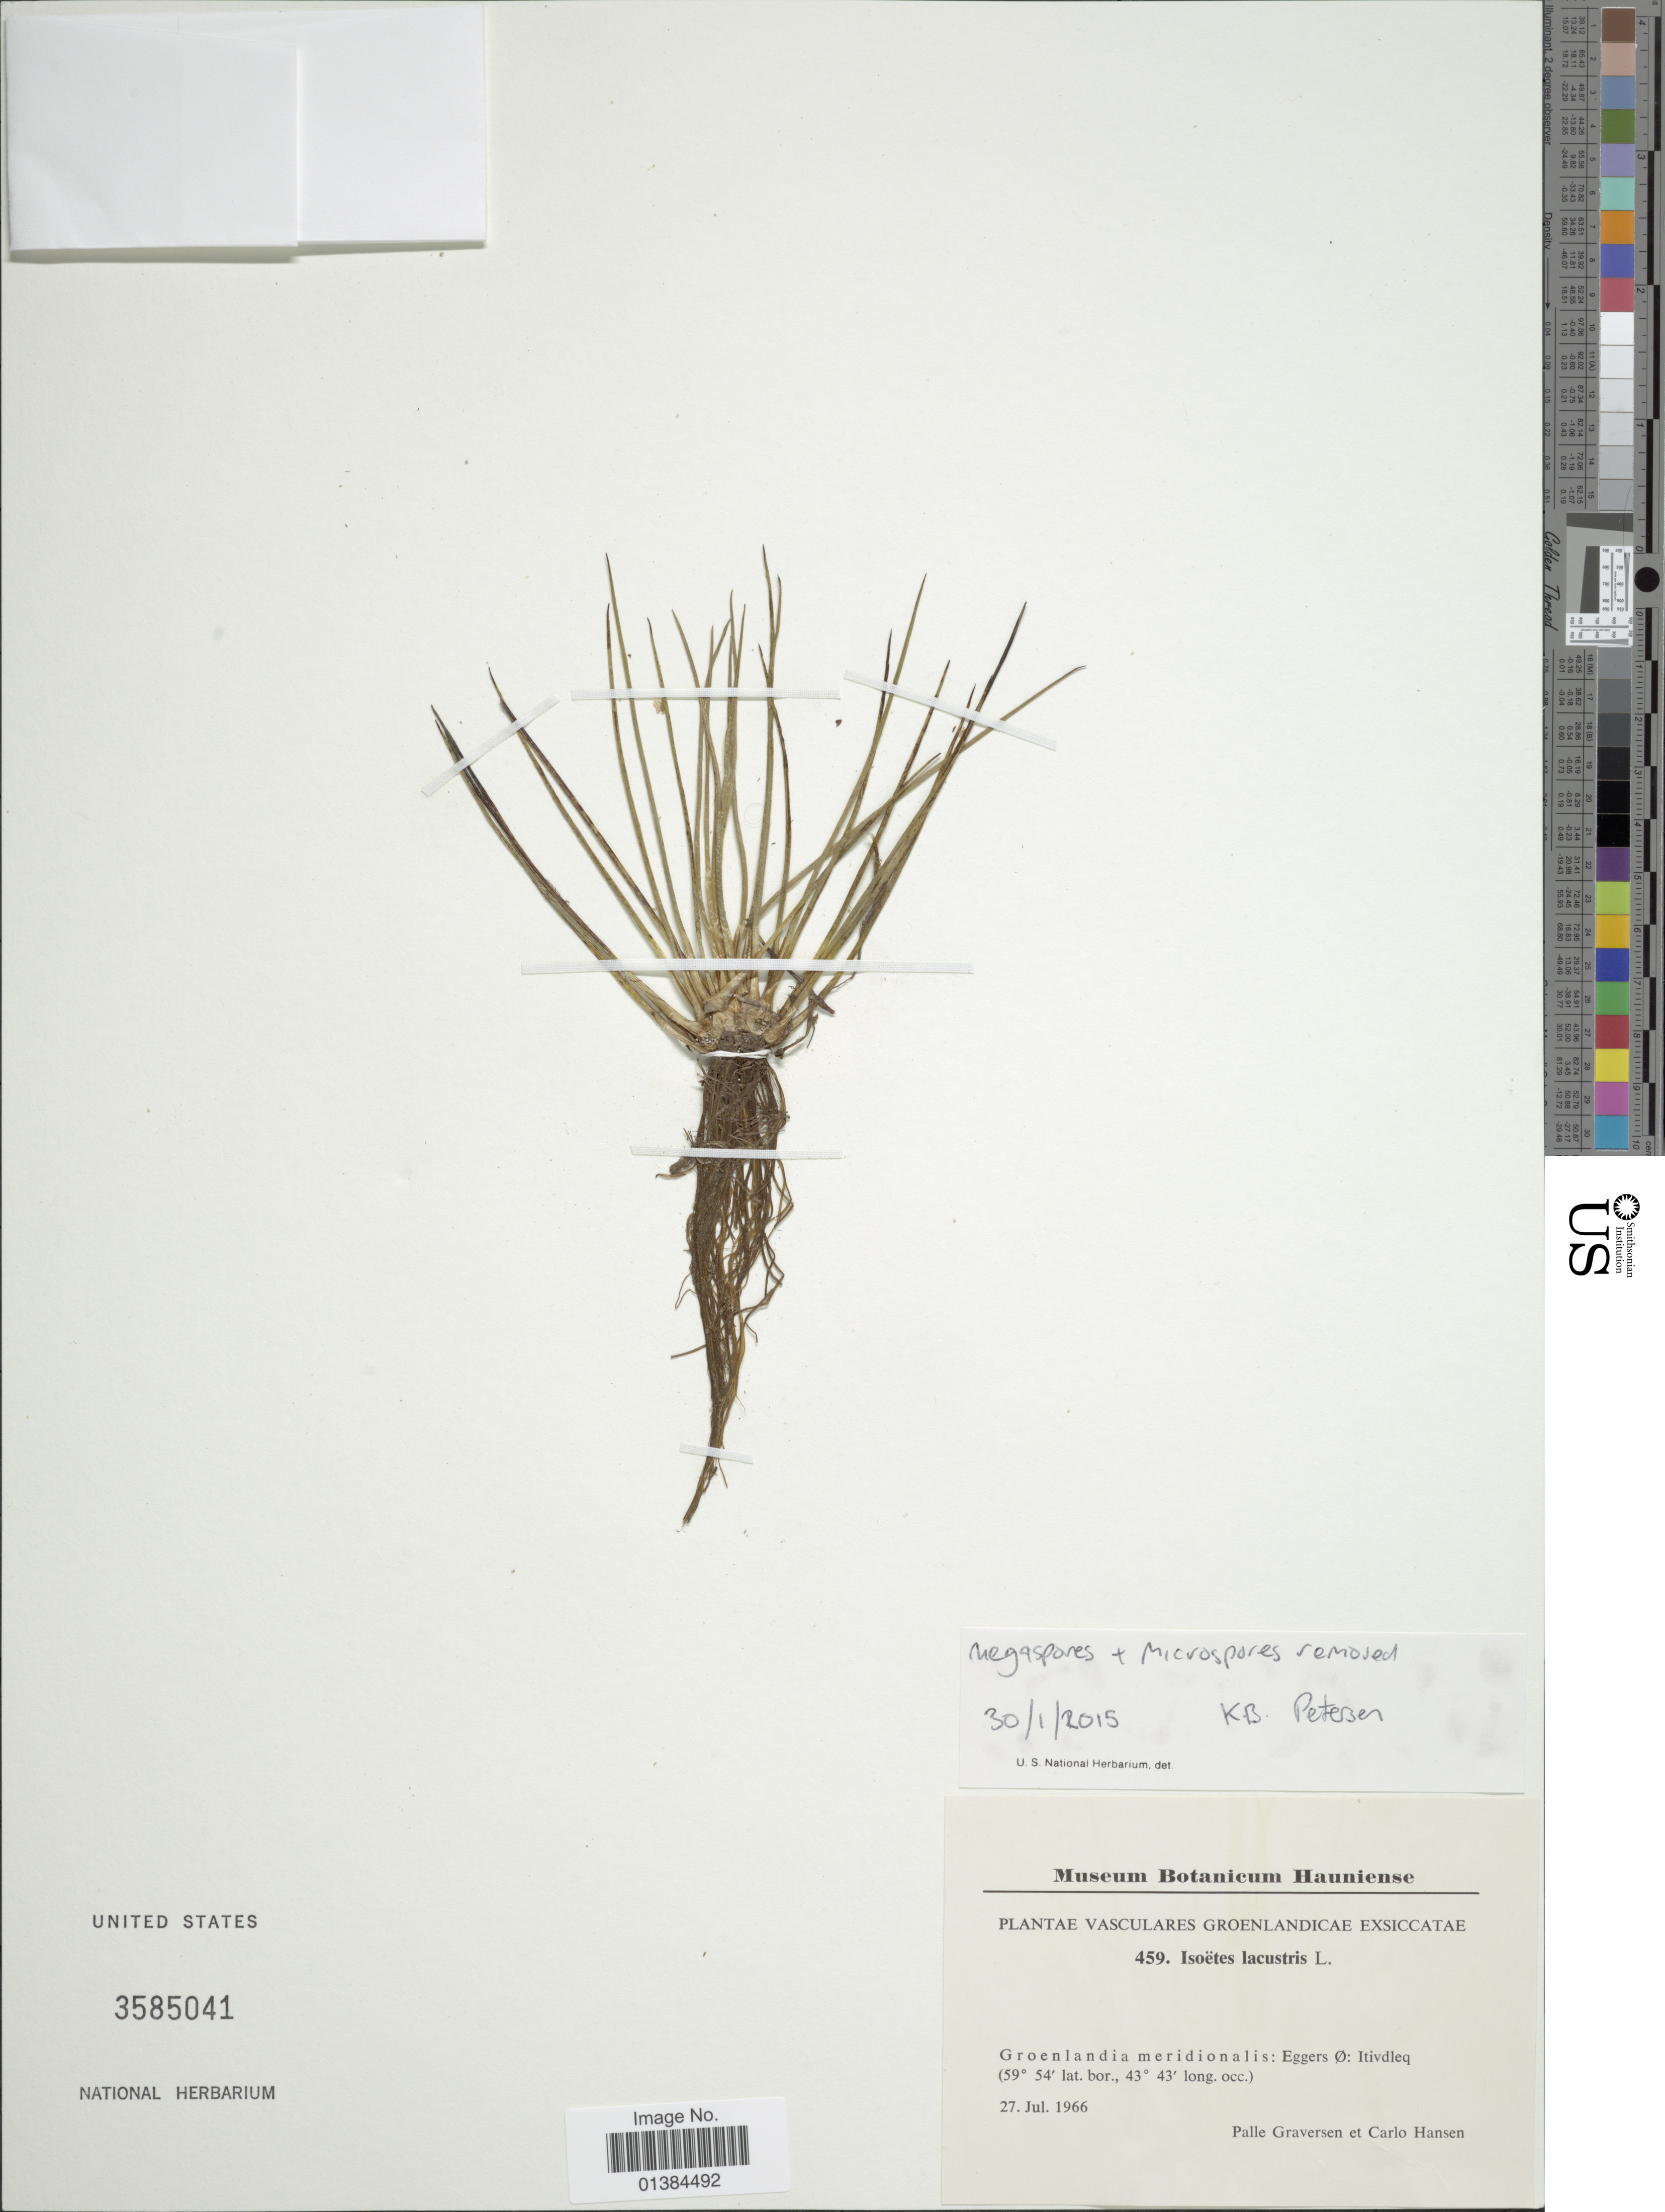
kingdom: Plantae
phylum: Tracheophyta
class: Lycopodiopsida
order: Isoetales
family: Isoetaceae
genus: Isoetes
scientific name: Isoetes lacustris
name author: L.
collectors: P. Graversen & C. Hansen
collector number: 459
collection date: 1966-07-27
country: Greenland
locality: Groenlandia meridionalis: Eggers ø; Itivdleq.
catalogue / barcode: US 3585041